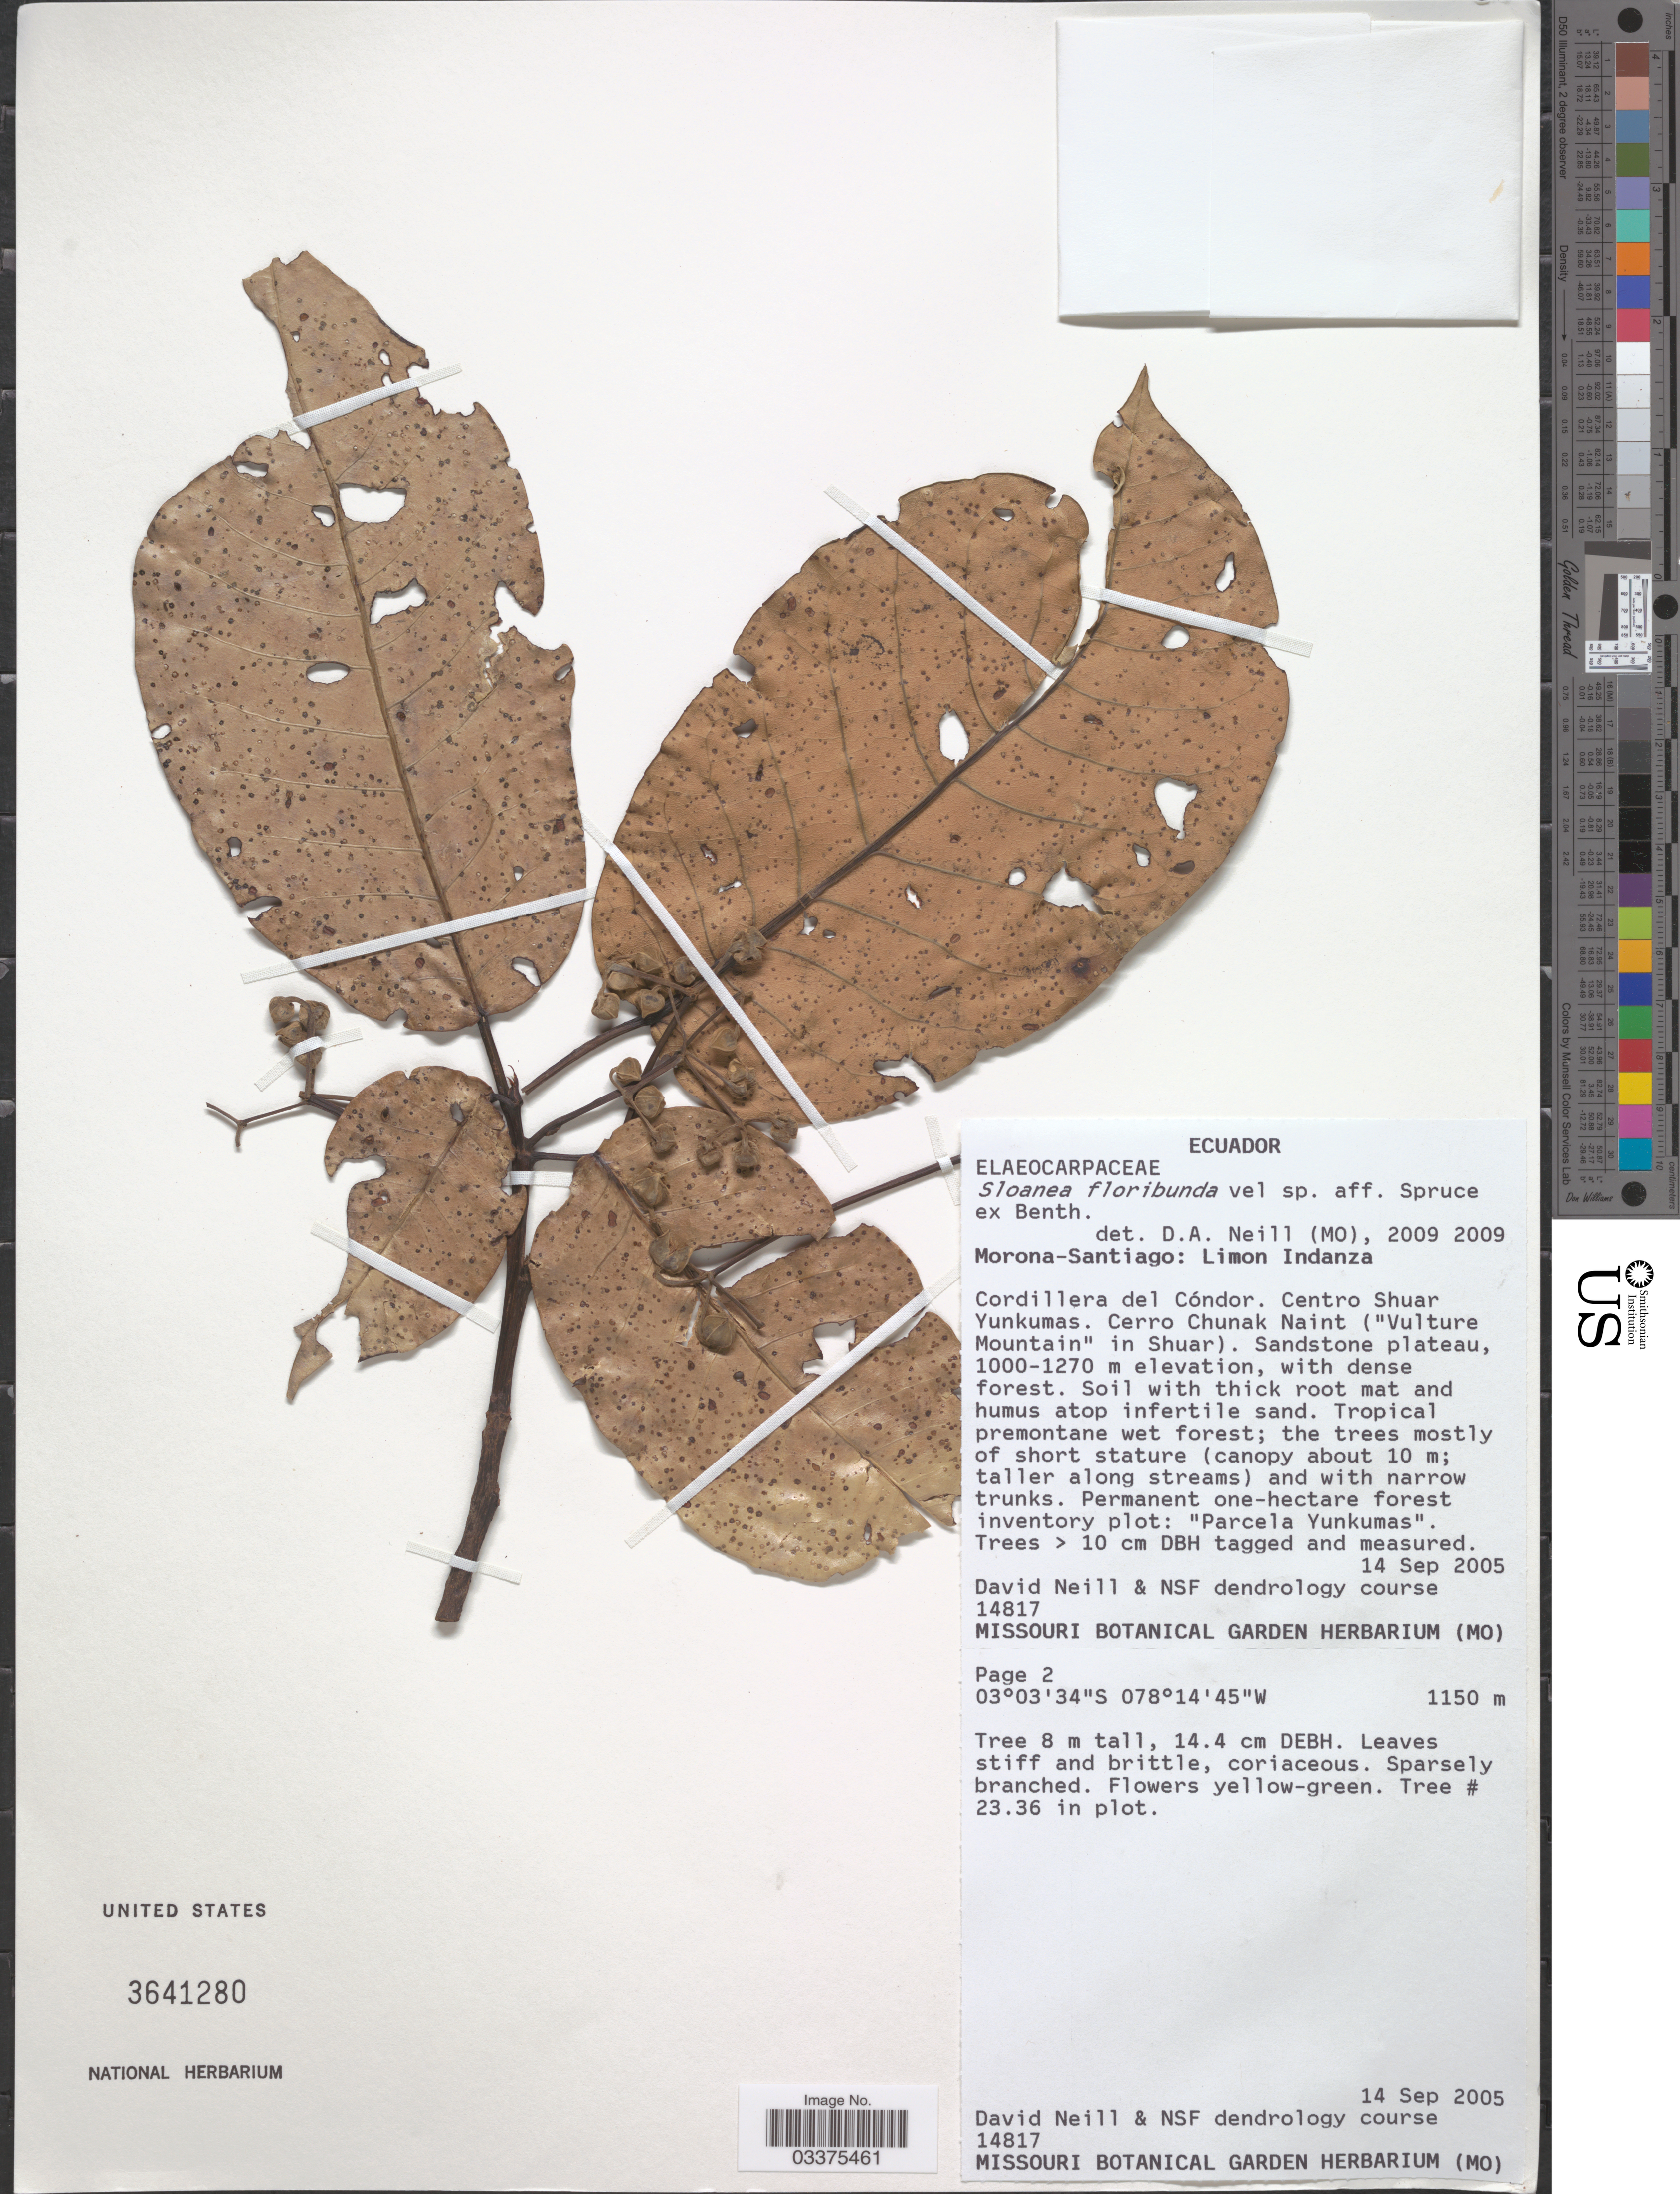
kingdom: Plantae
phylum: Tracheophyta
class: Magnoliopsida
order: Oxalidales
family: Elaeocarpaceae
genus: Sloanea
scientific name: Sloanea floribunda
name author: Spruce ex Benth.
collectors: D. A. Neill & NSF Dendrology Course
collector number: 14817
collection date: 2005-09-14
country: Ecuador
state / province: Morona-Santiago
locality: Limon Indanza. Cordillera del Cóndor. Centro Shuar Yunkumas. Cerro Chunak Naint ("Vulture Mountain" in Shuar).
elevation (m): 1150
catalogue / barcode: US 3641280